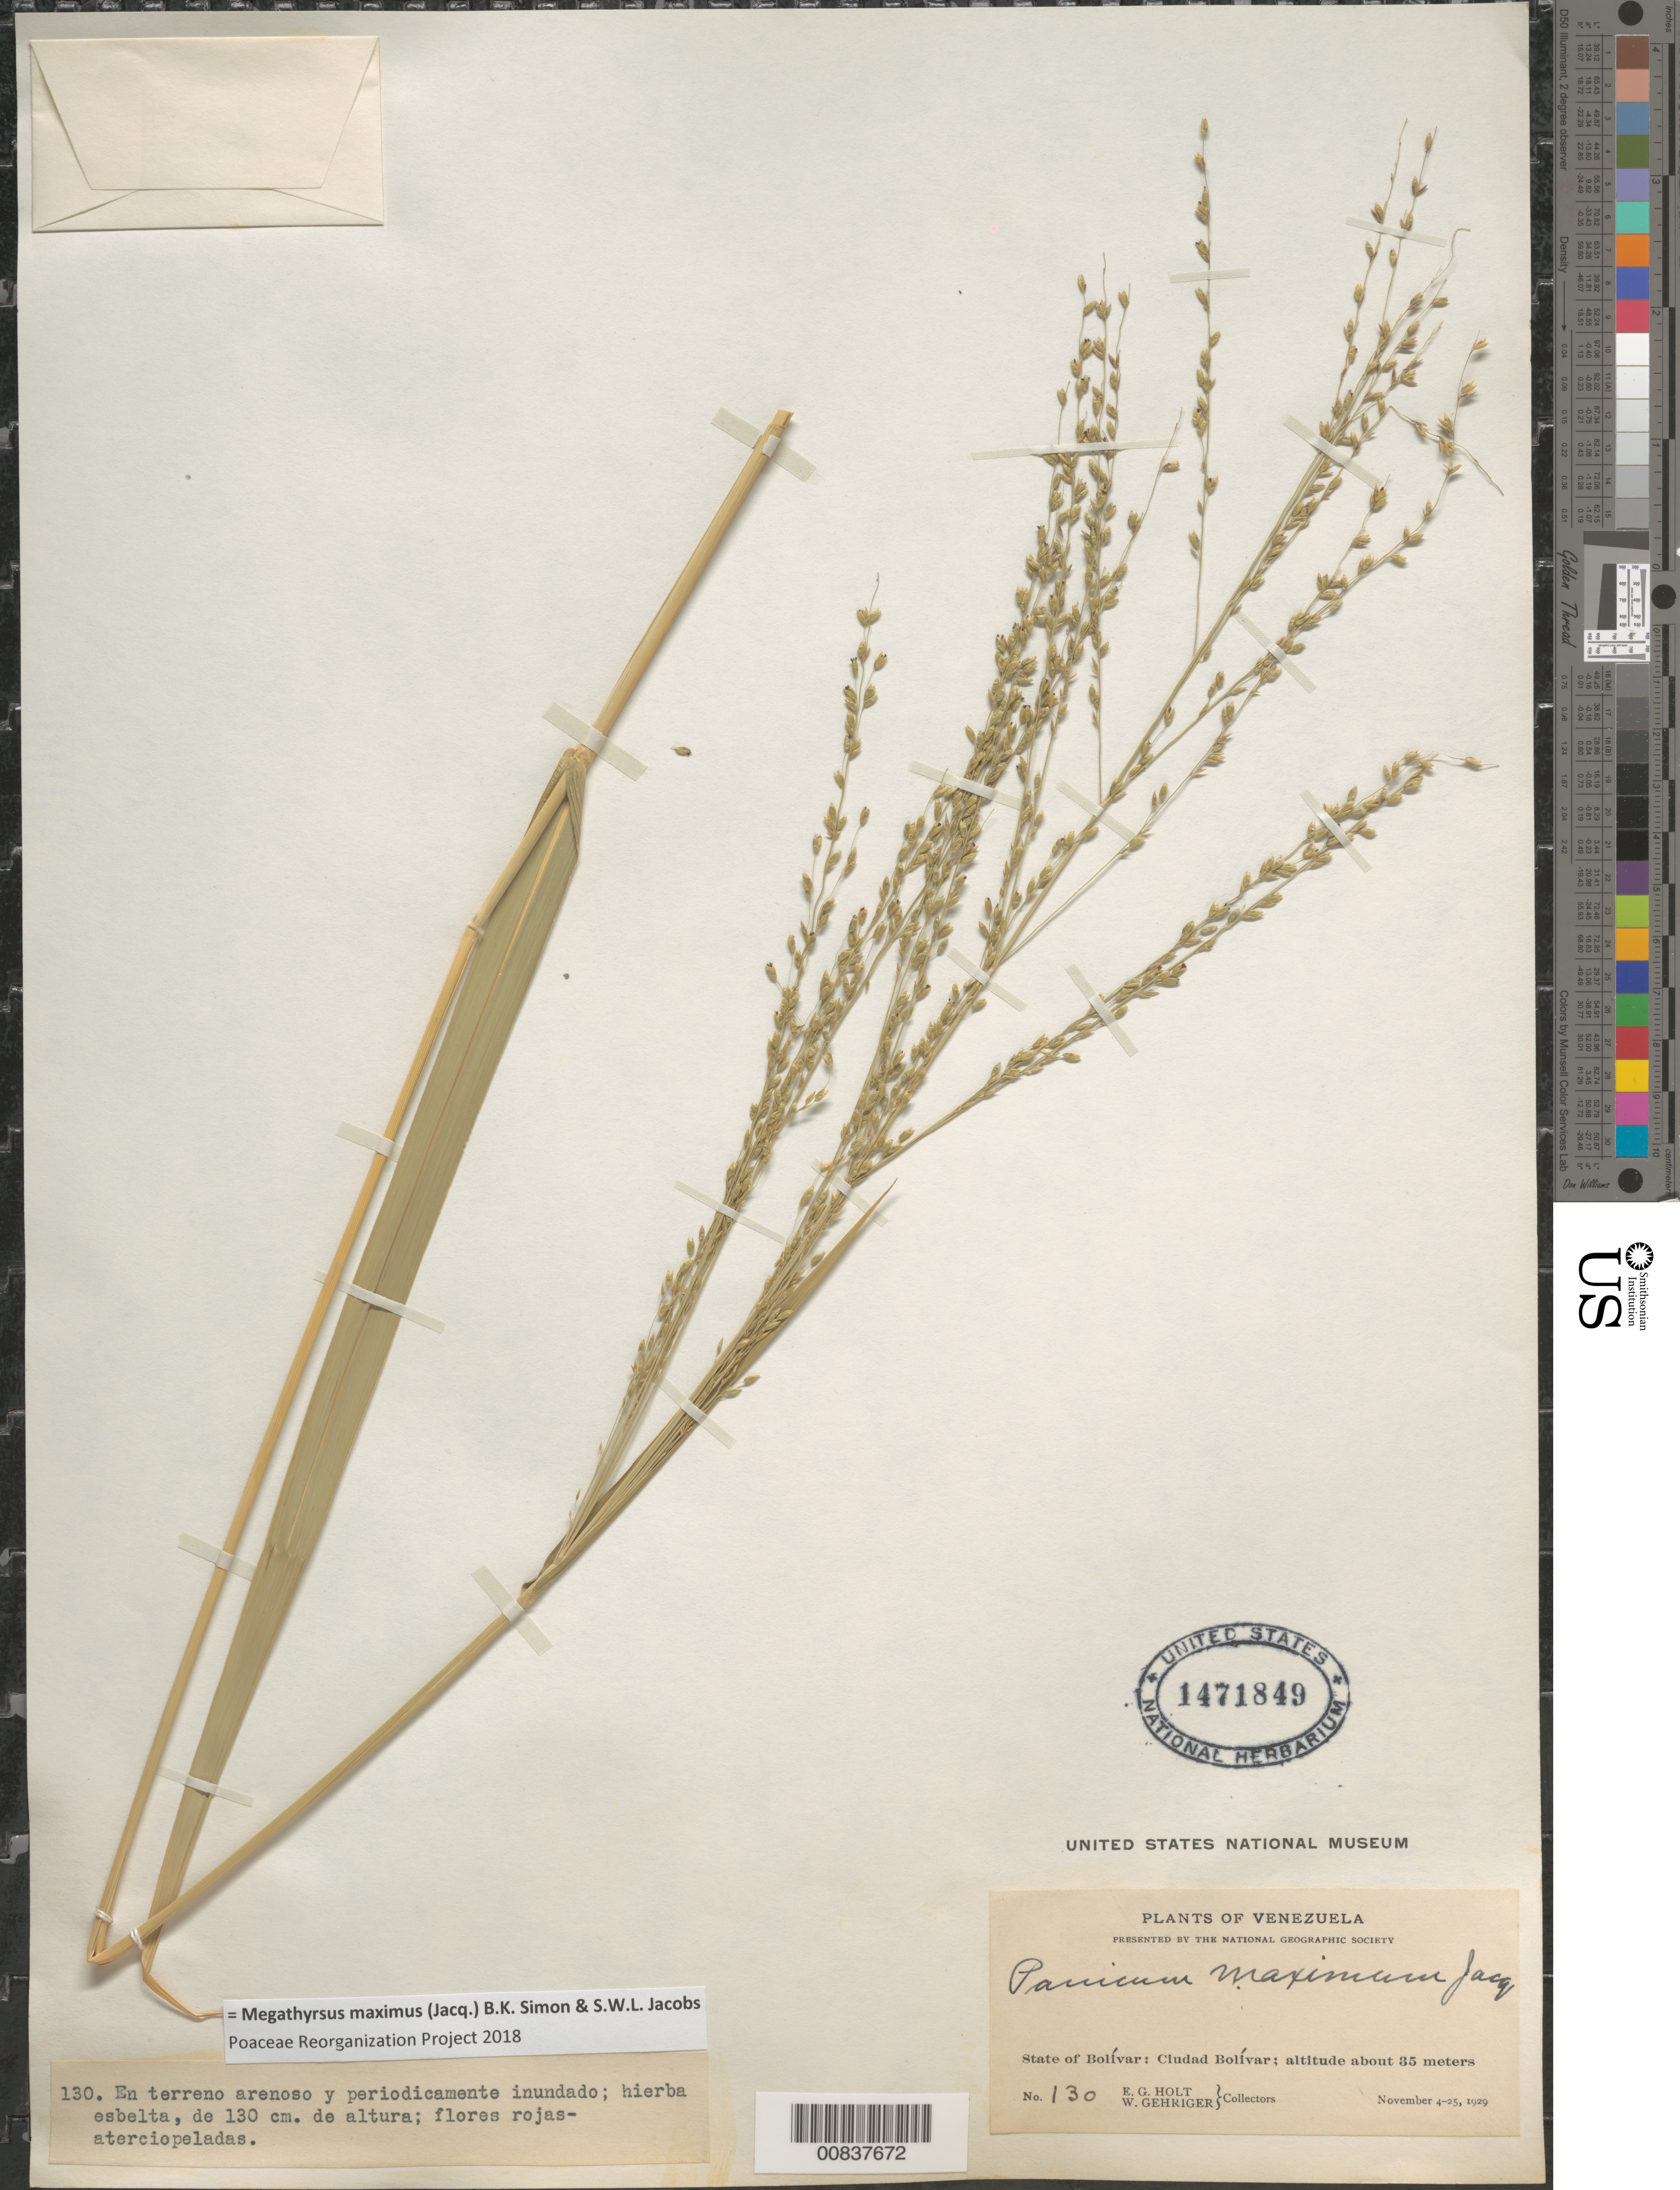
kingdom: Plantae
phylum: Tracheophyta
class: Liliopsida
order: Poales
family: Poaceae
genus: Panicum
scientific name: Panicum maximum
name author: Jacq.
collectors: E. Holt & W. Gehriger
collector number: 130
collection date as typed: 4-Nov-29 to 25-Nov-29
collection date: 1929-11-04/1929-11-25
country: Venezuela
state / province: Bolívar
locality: Ciudad Bolívar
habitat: Terreno arenoso y periodicamente inundado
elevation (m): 35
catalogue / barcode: US 1471849